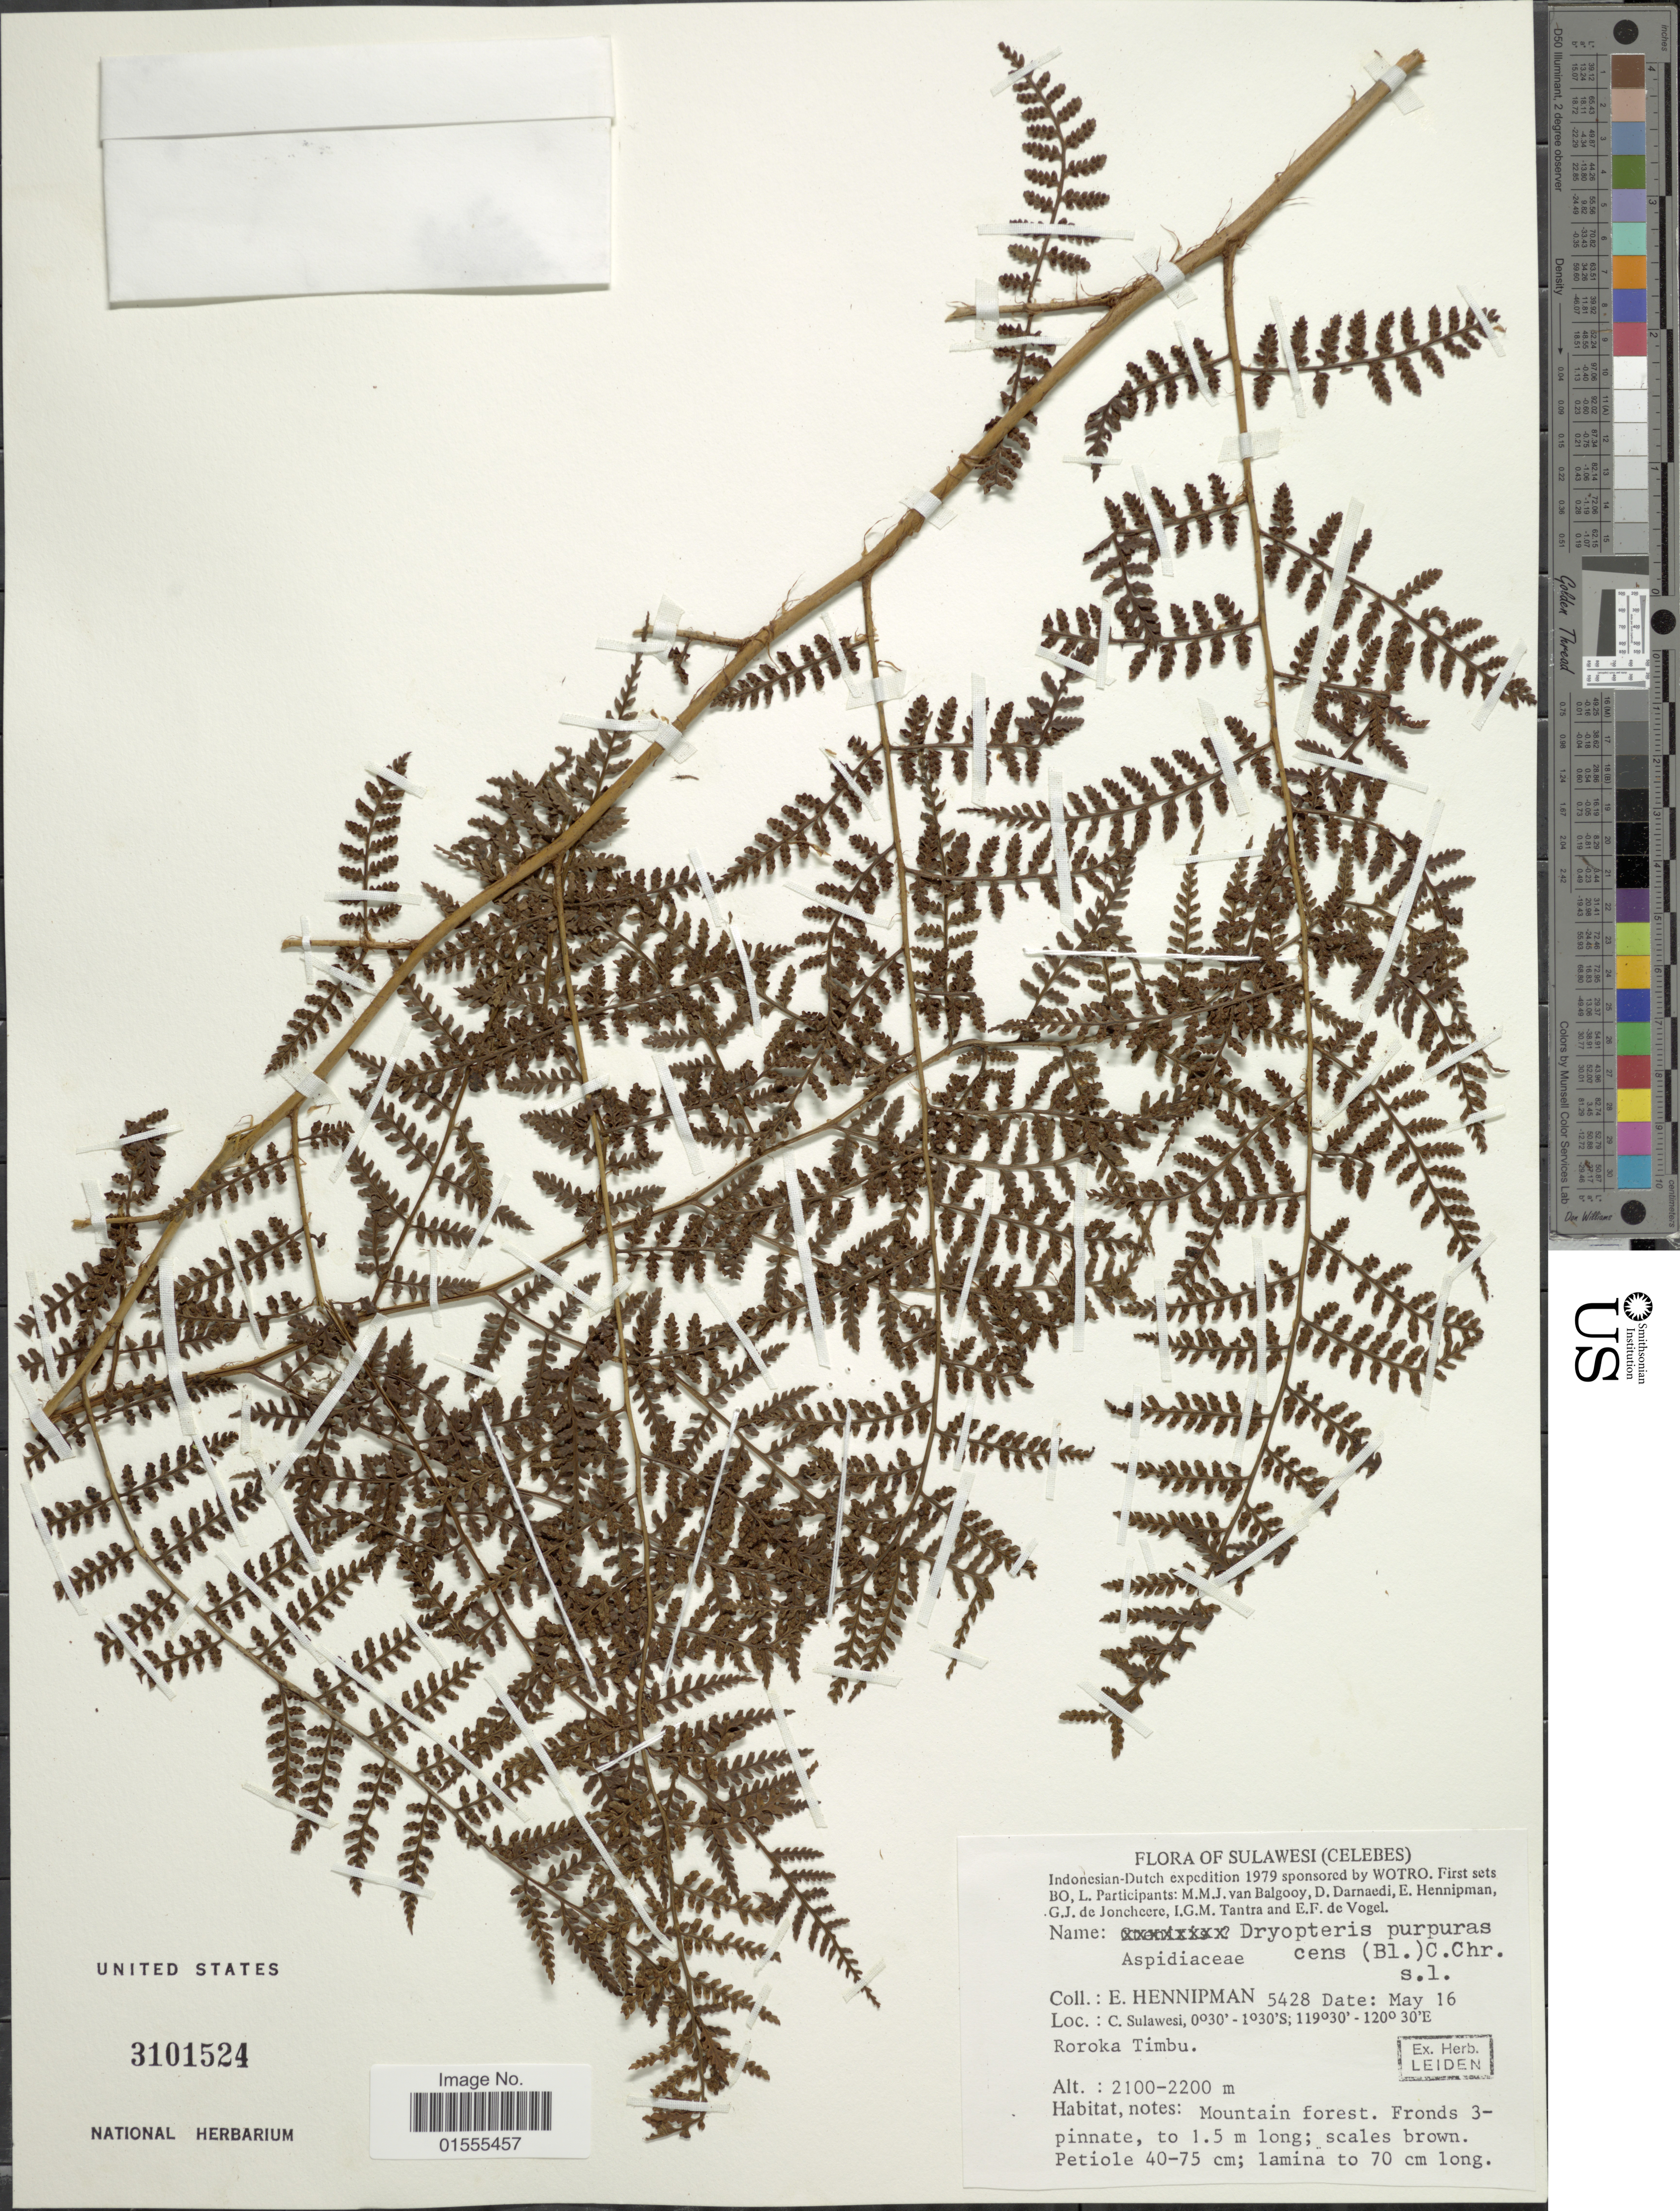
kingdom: Plantae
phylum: Tracheophyta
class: Polypodiopsida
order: Polypodiales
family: Dryopteridaceae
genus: Dryopteris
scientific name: Dryopteris purpurascens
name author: (Blume) Christ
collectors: E. Hennipman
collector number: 5428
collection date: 1979-05-16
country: Indonesia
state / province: Sulawesi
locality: (Celebes), C. Sulawesi, Roroka Timbu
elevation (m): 2100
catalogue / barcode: US 3101524